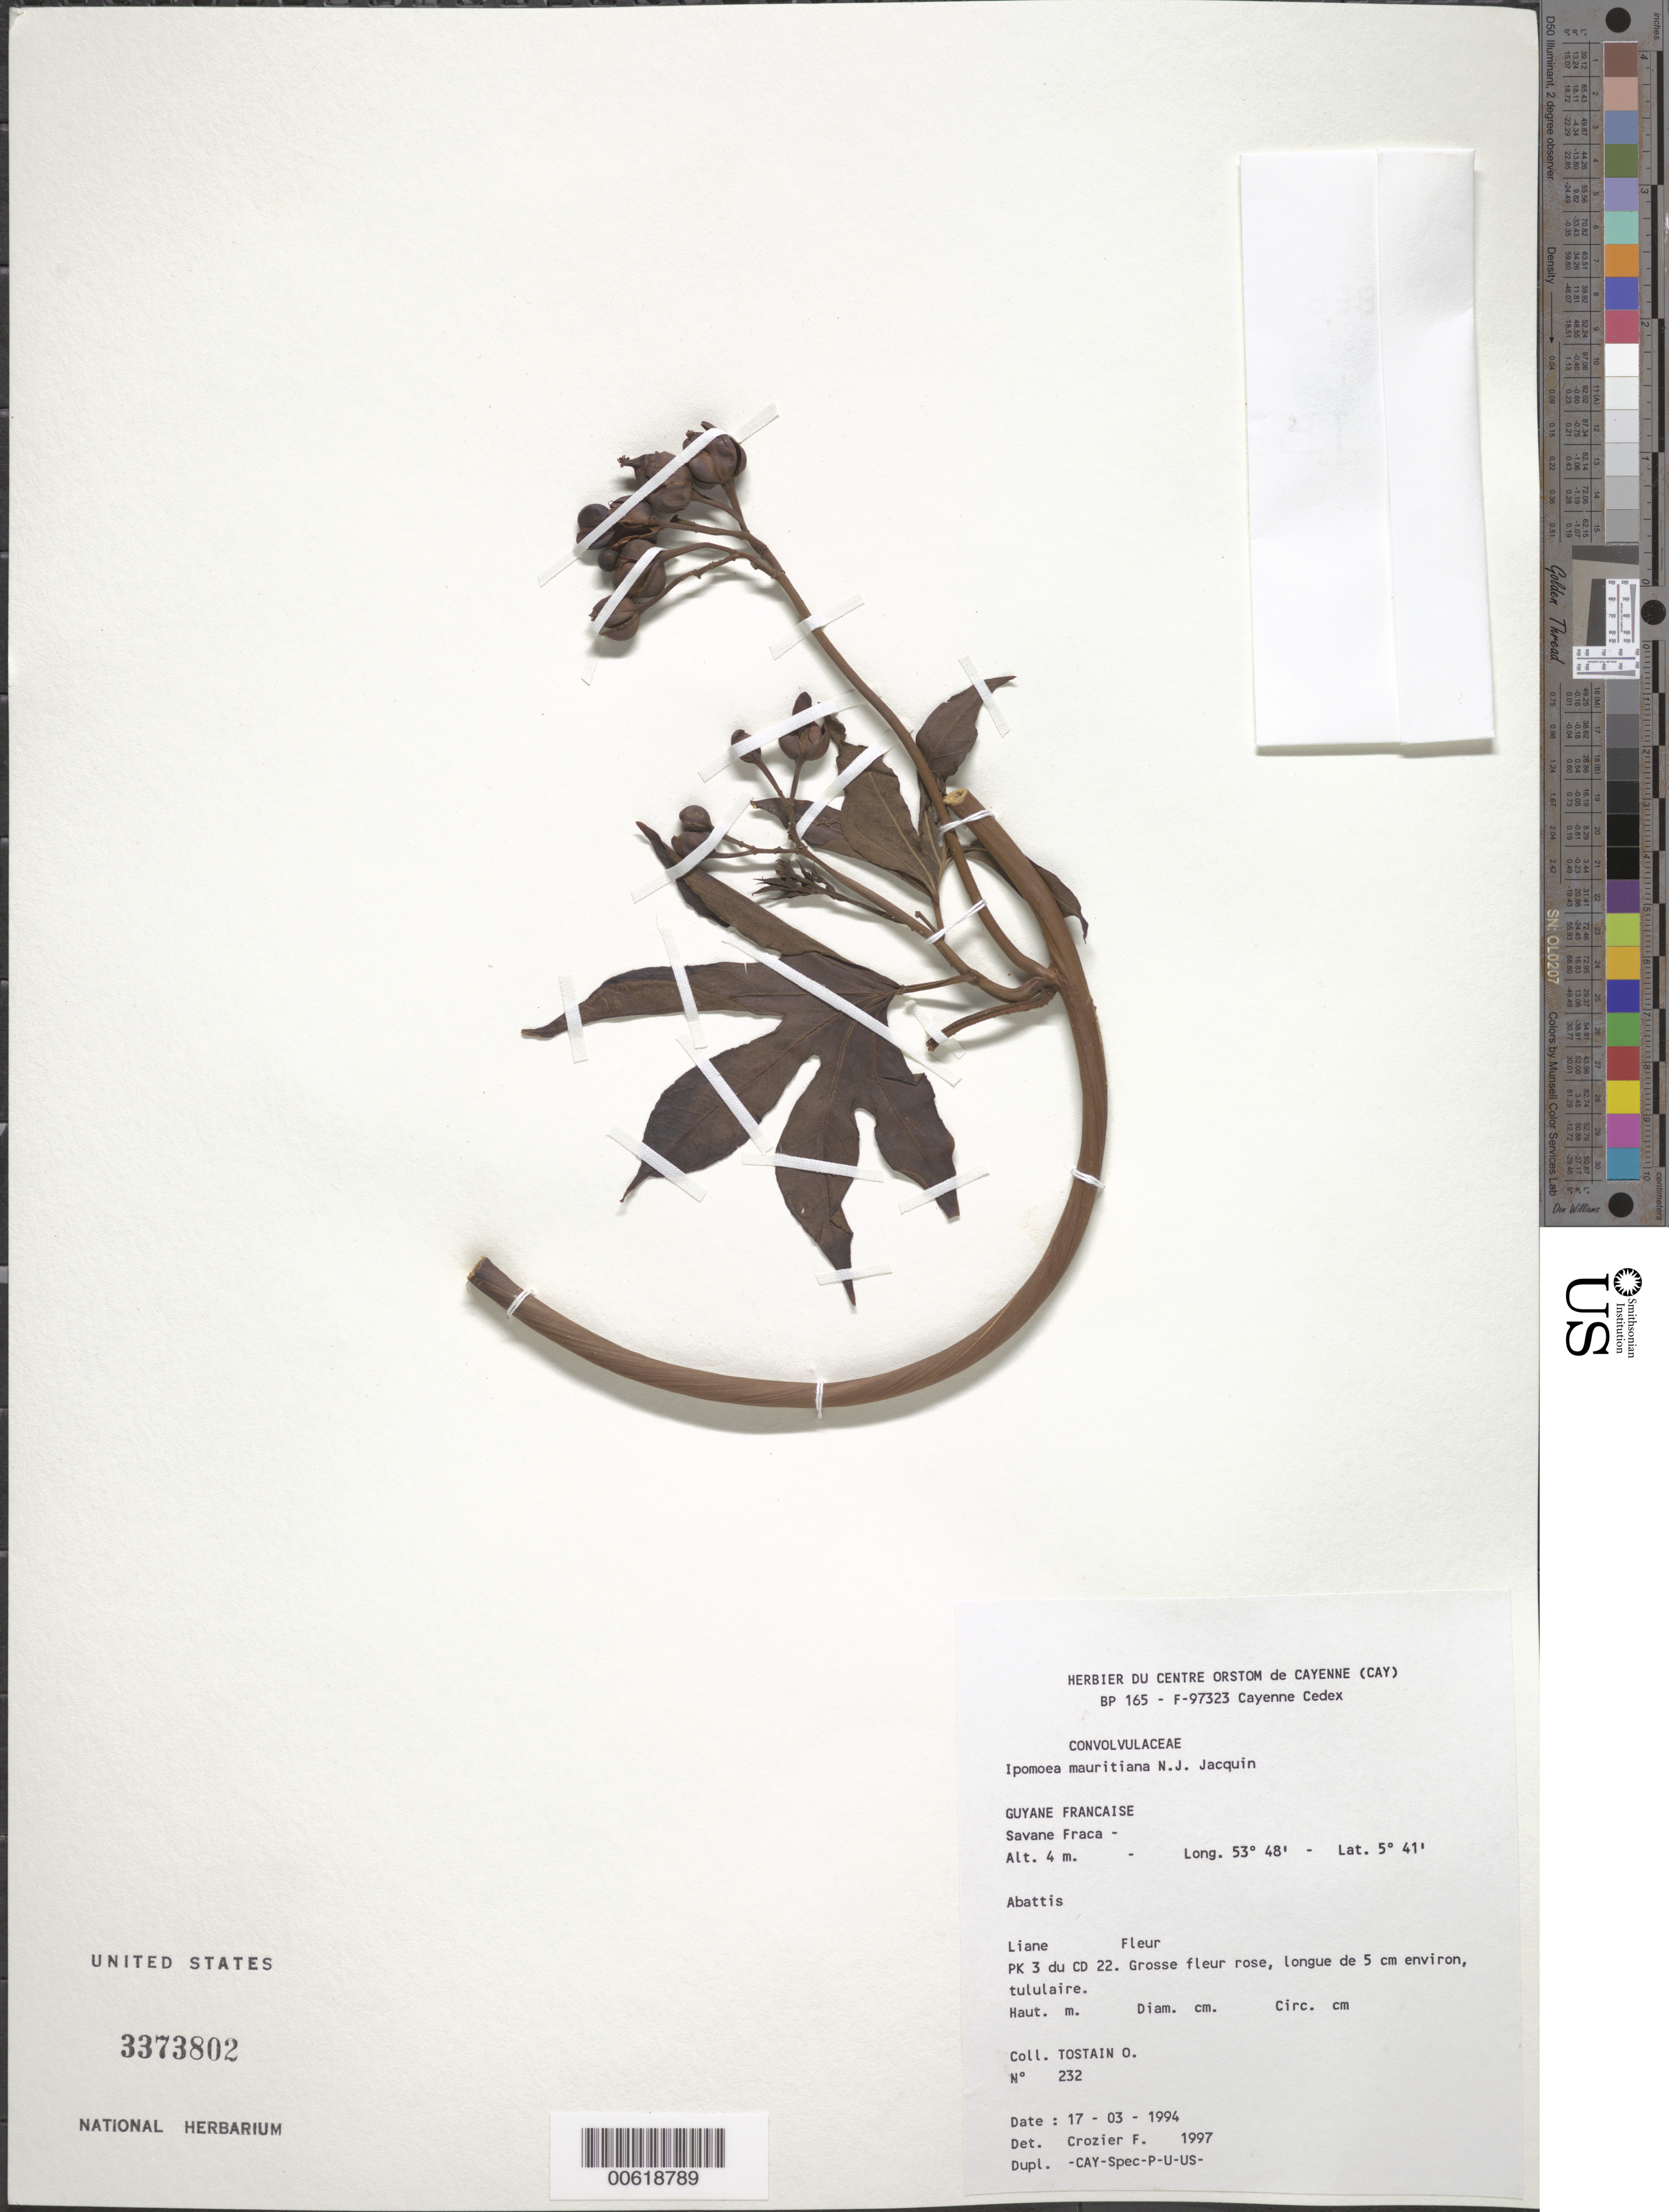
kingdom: Plantae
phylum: Tracheophyta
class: Magnoliopsida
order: Solanales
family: Convolvulaceae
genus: Ipomoea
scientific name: Ipomoea mauritiana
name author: Jacq.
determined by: Crozier, F.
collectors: O. Tostain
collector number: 232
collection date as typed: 17-Mar-94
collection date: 1994-03-17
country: French Guiana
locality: Savane Fraca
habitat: Clearing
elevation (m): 4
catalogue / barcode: US 3373802